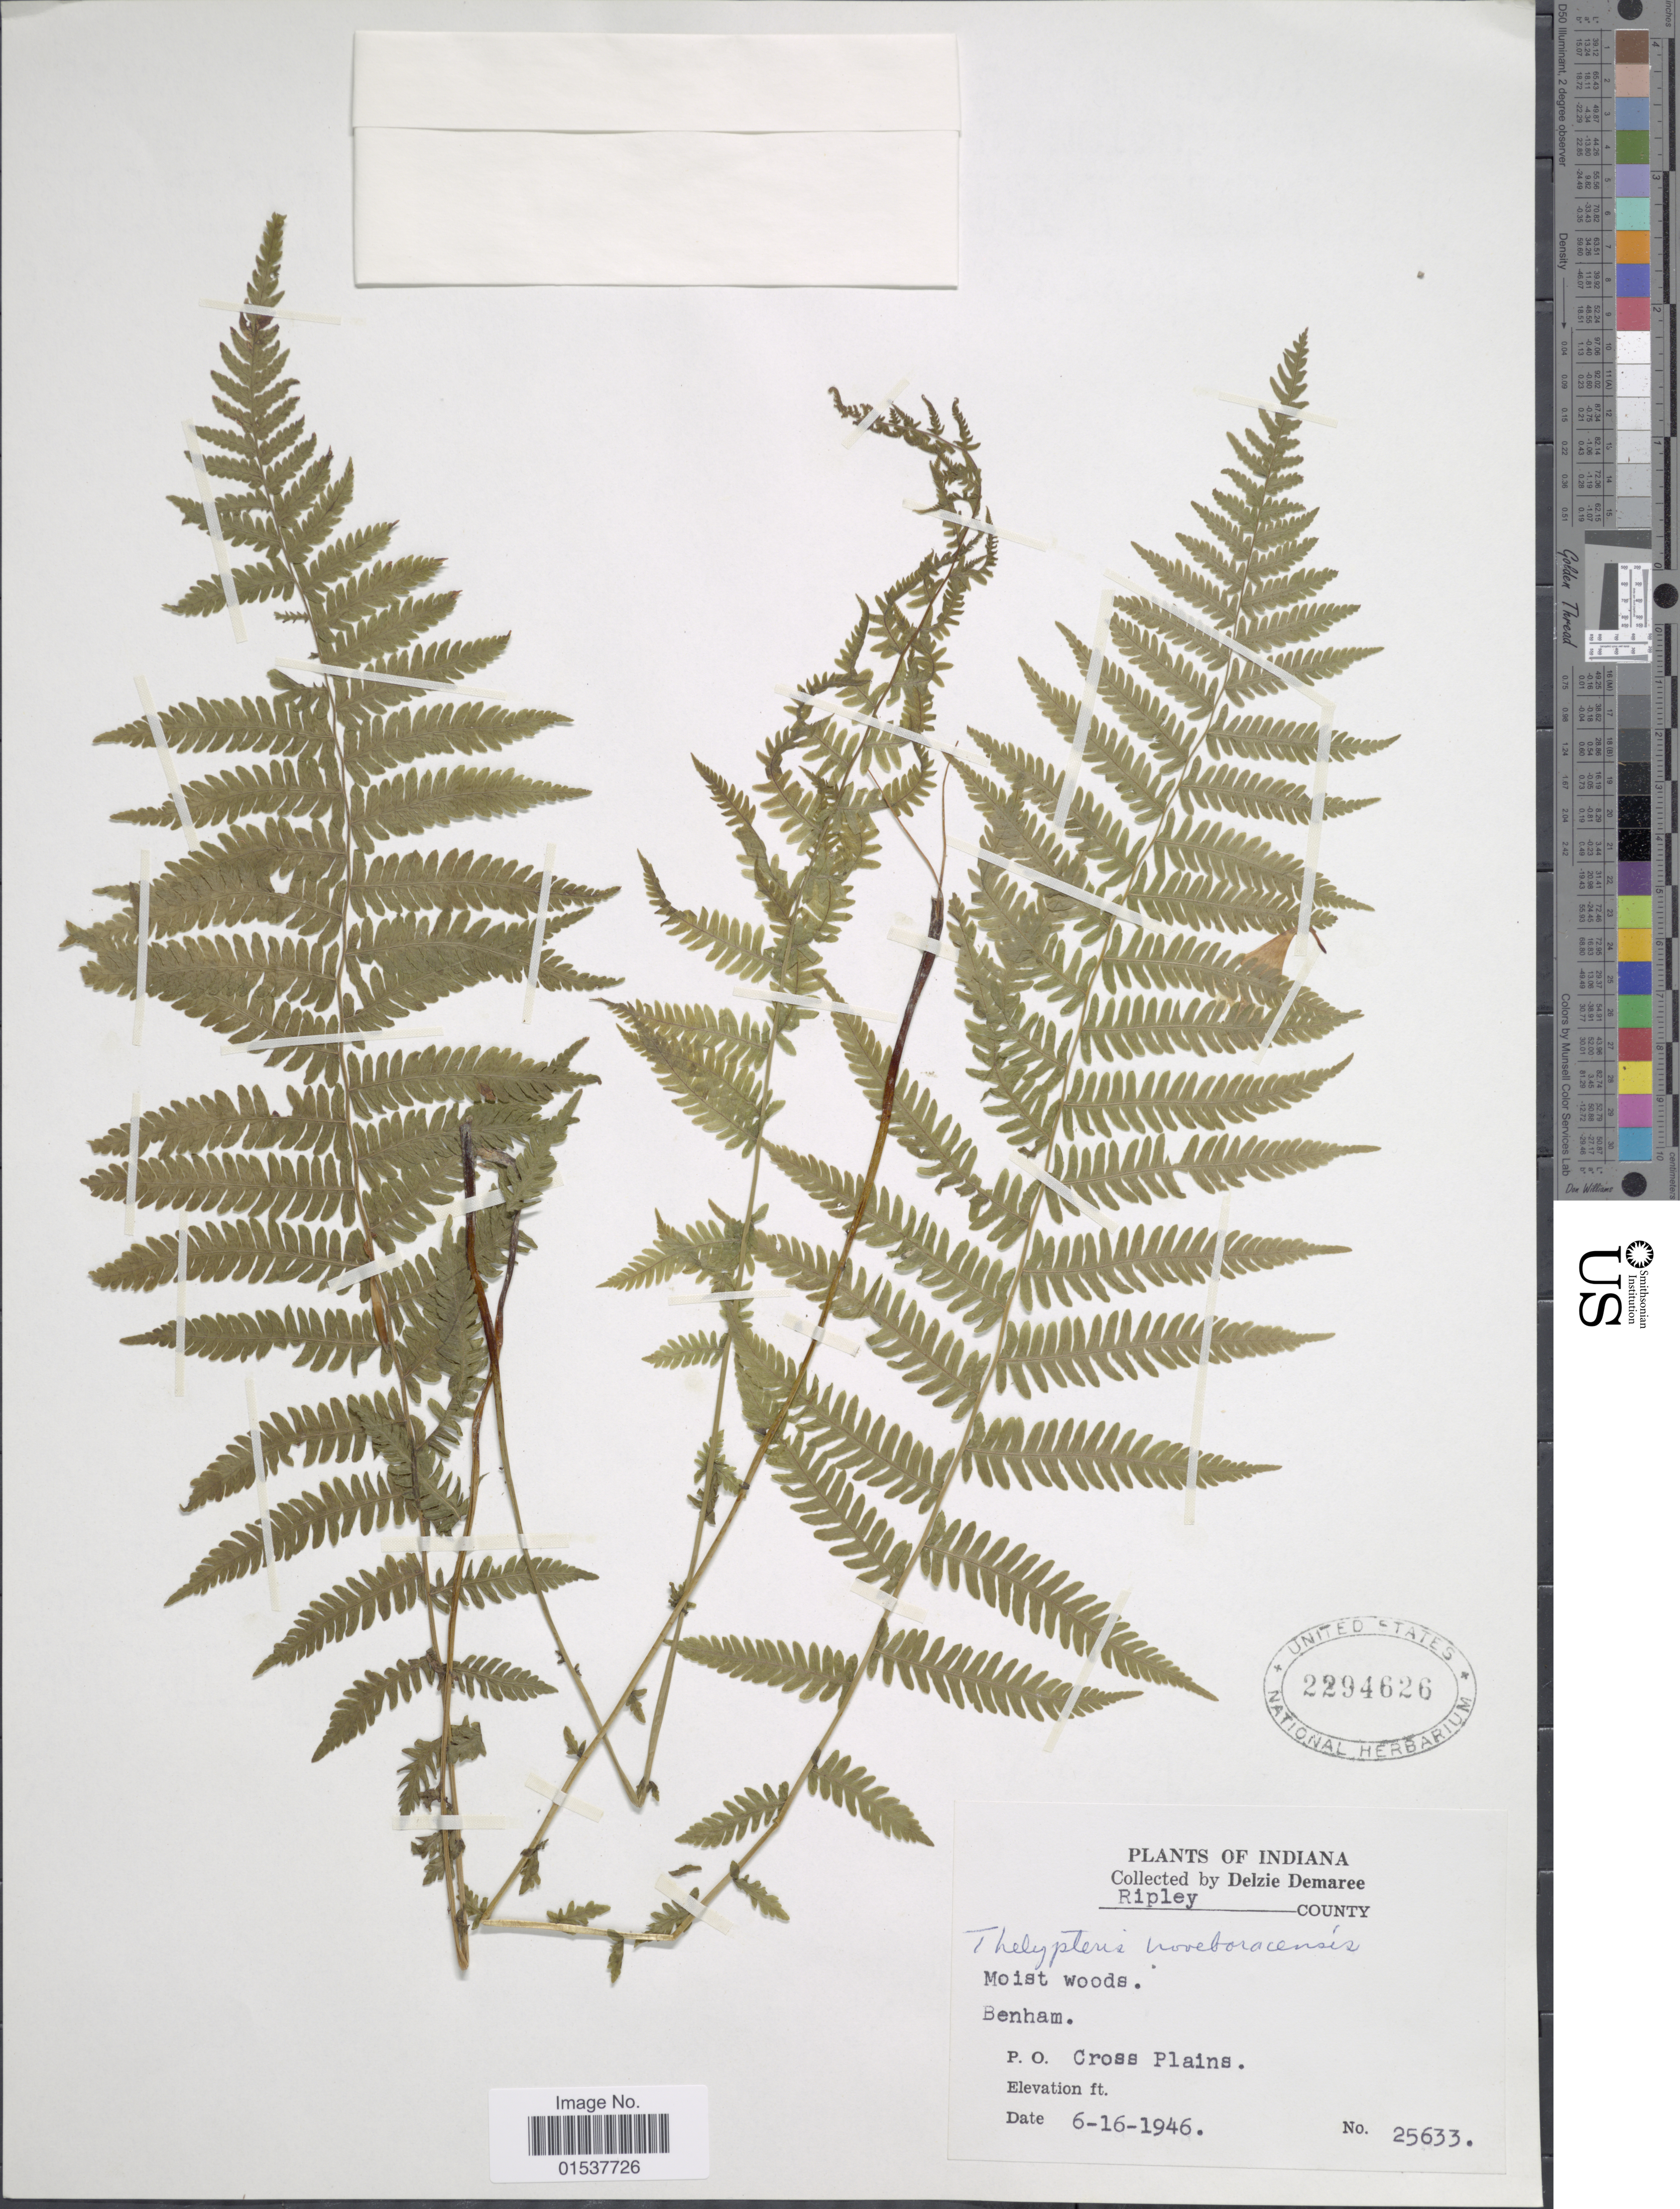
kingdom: Plantae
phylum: Tracheophyta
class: Polypodiopsida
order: Polypodiales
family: Thelypteridaceae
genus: Parathelypteris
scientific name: Parathelypteris noveboracensis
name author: (L.) Ching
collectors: D. Demaree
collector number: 25633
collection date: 1946-06-16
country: United States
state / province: Indiana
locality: Ripley County, Benham, P. O. Cross Plains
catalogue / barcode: US 2294626